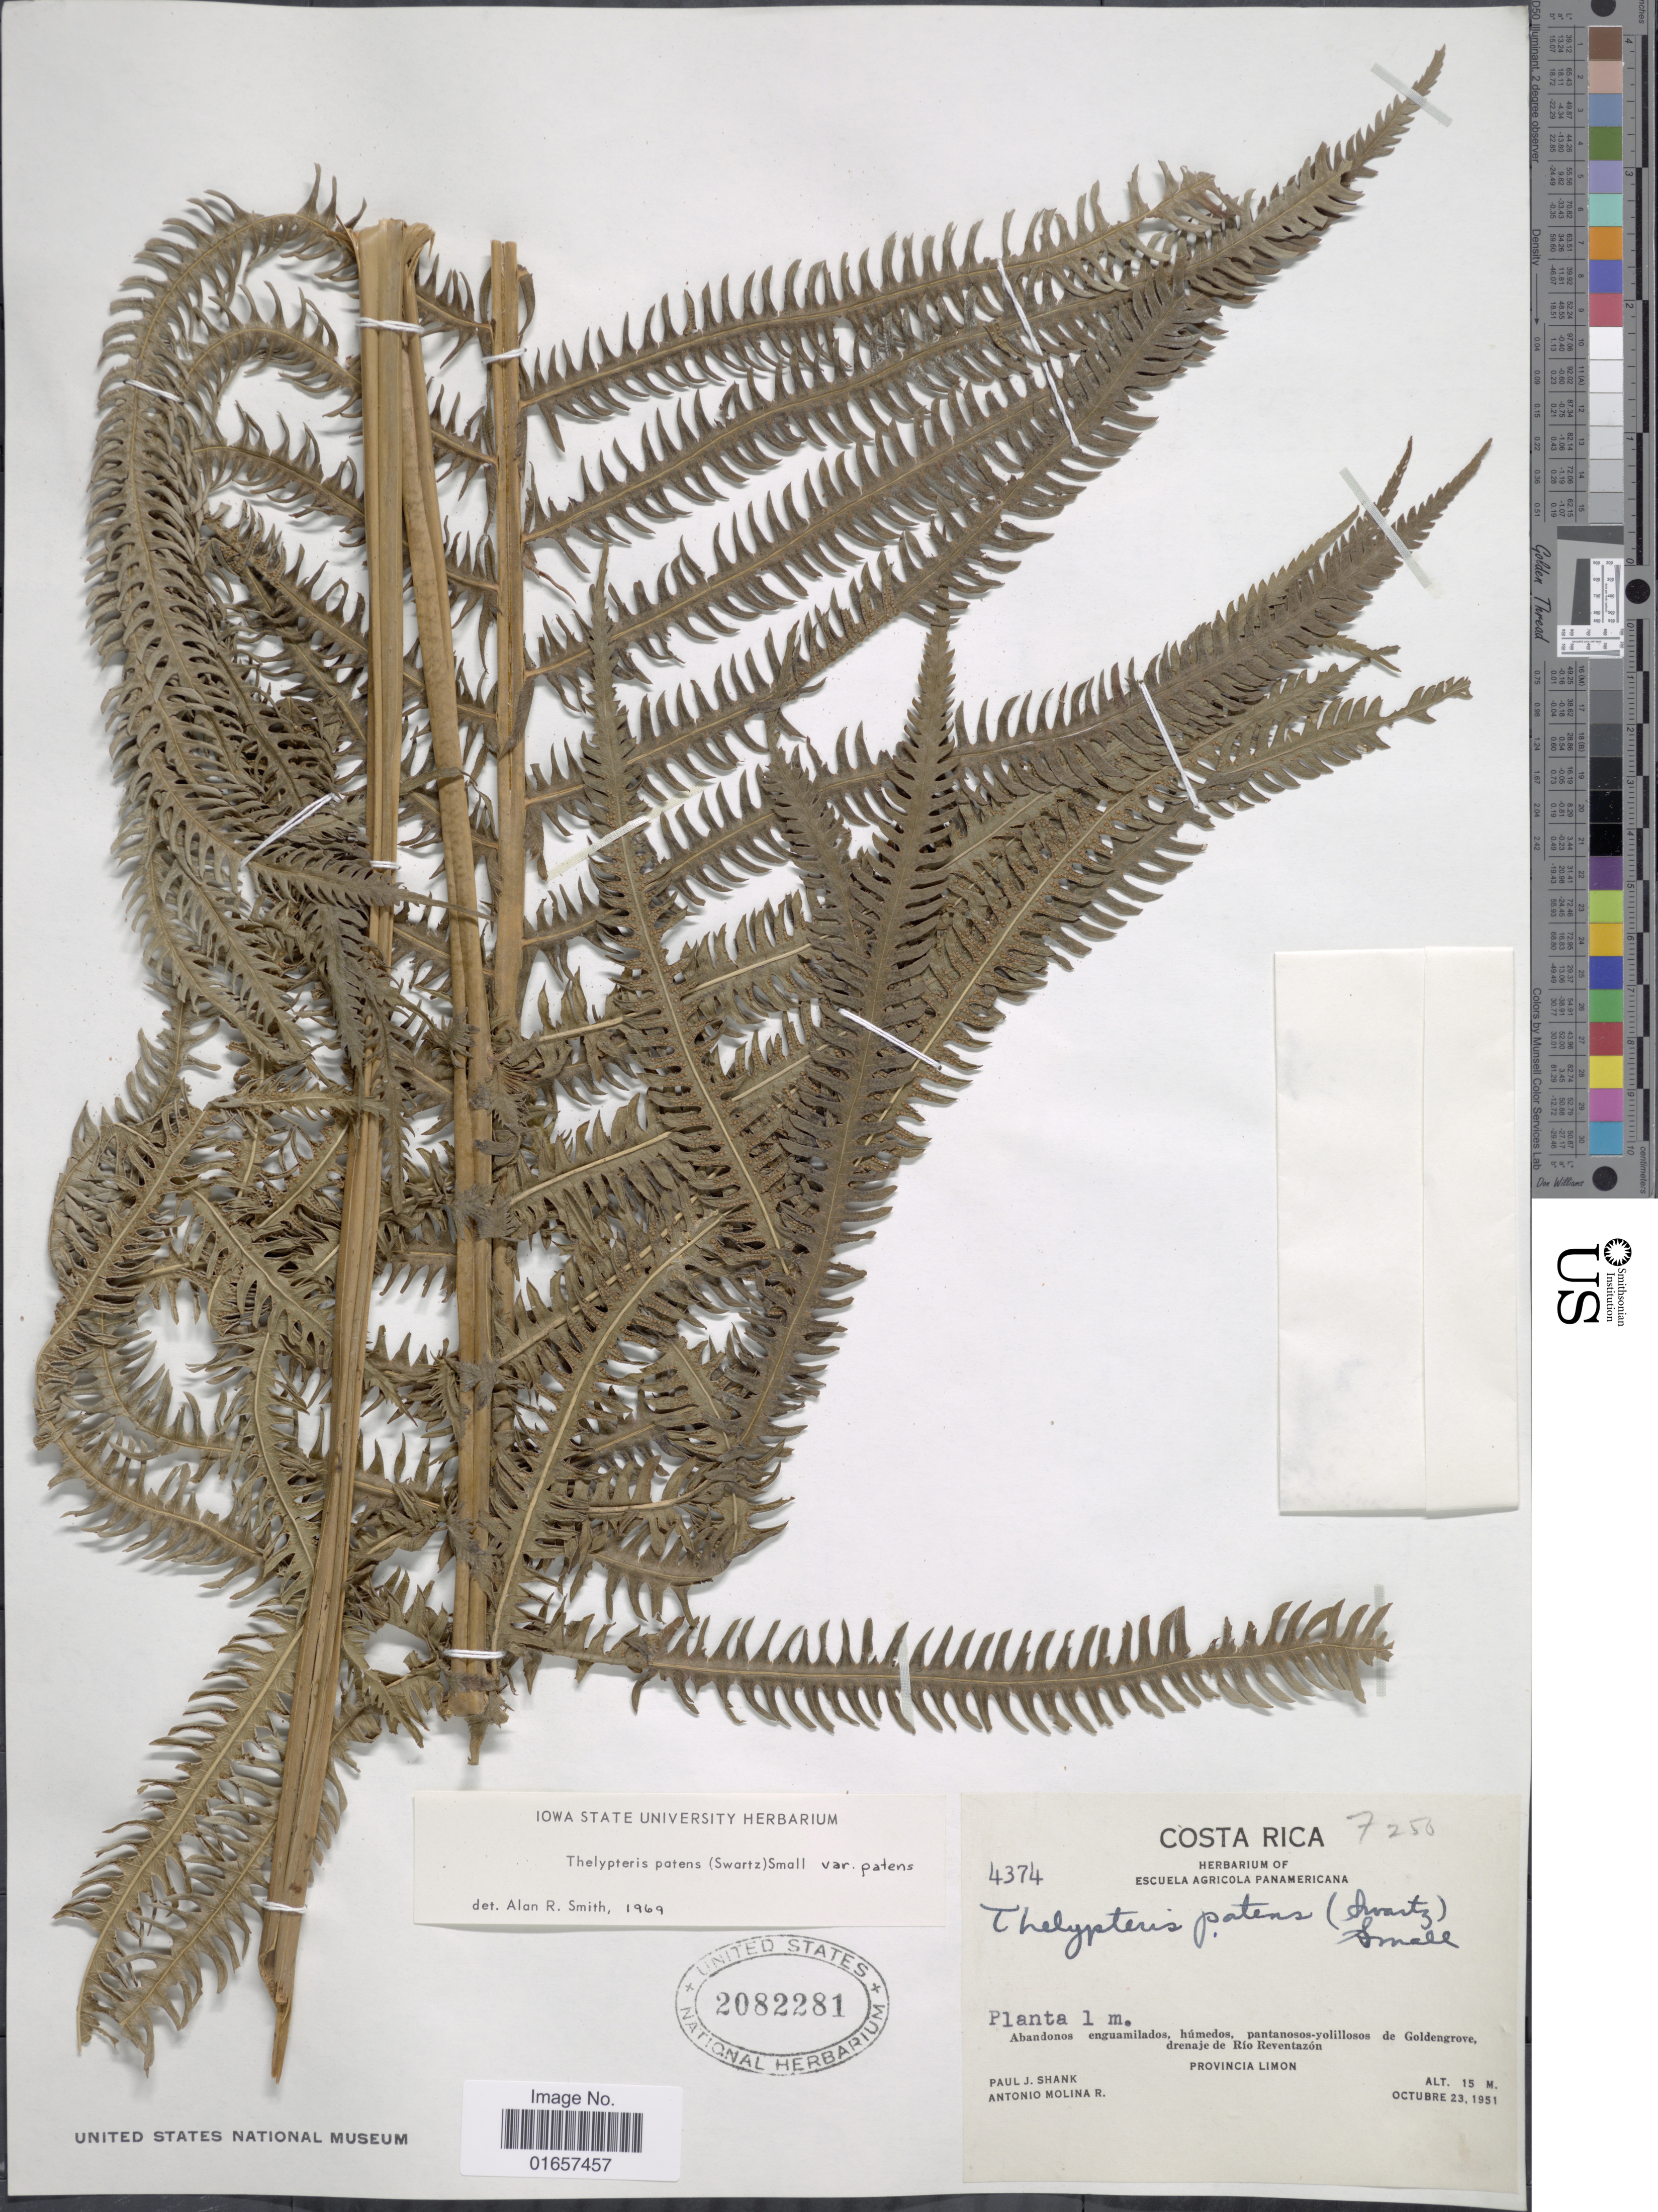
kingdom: Plantae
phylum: Tracheophyta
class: Polypodiopsida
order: Polypodiales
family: Thelypteridaceae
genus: Christella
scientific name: Christella patens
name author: (Sw.) Holttum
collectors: P. J. Shank & A. Molina R.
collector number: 4374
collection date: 1951-10-23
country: Costa Rica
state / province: Limón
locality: Costa Rica, Abandonos enguamilados, húmedos, pantanosos-yolillosos de Goldengrovem drenaje de Río Reventazón.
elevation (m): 15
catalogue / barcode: US 2082281